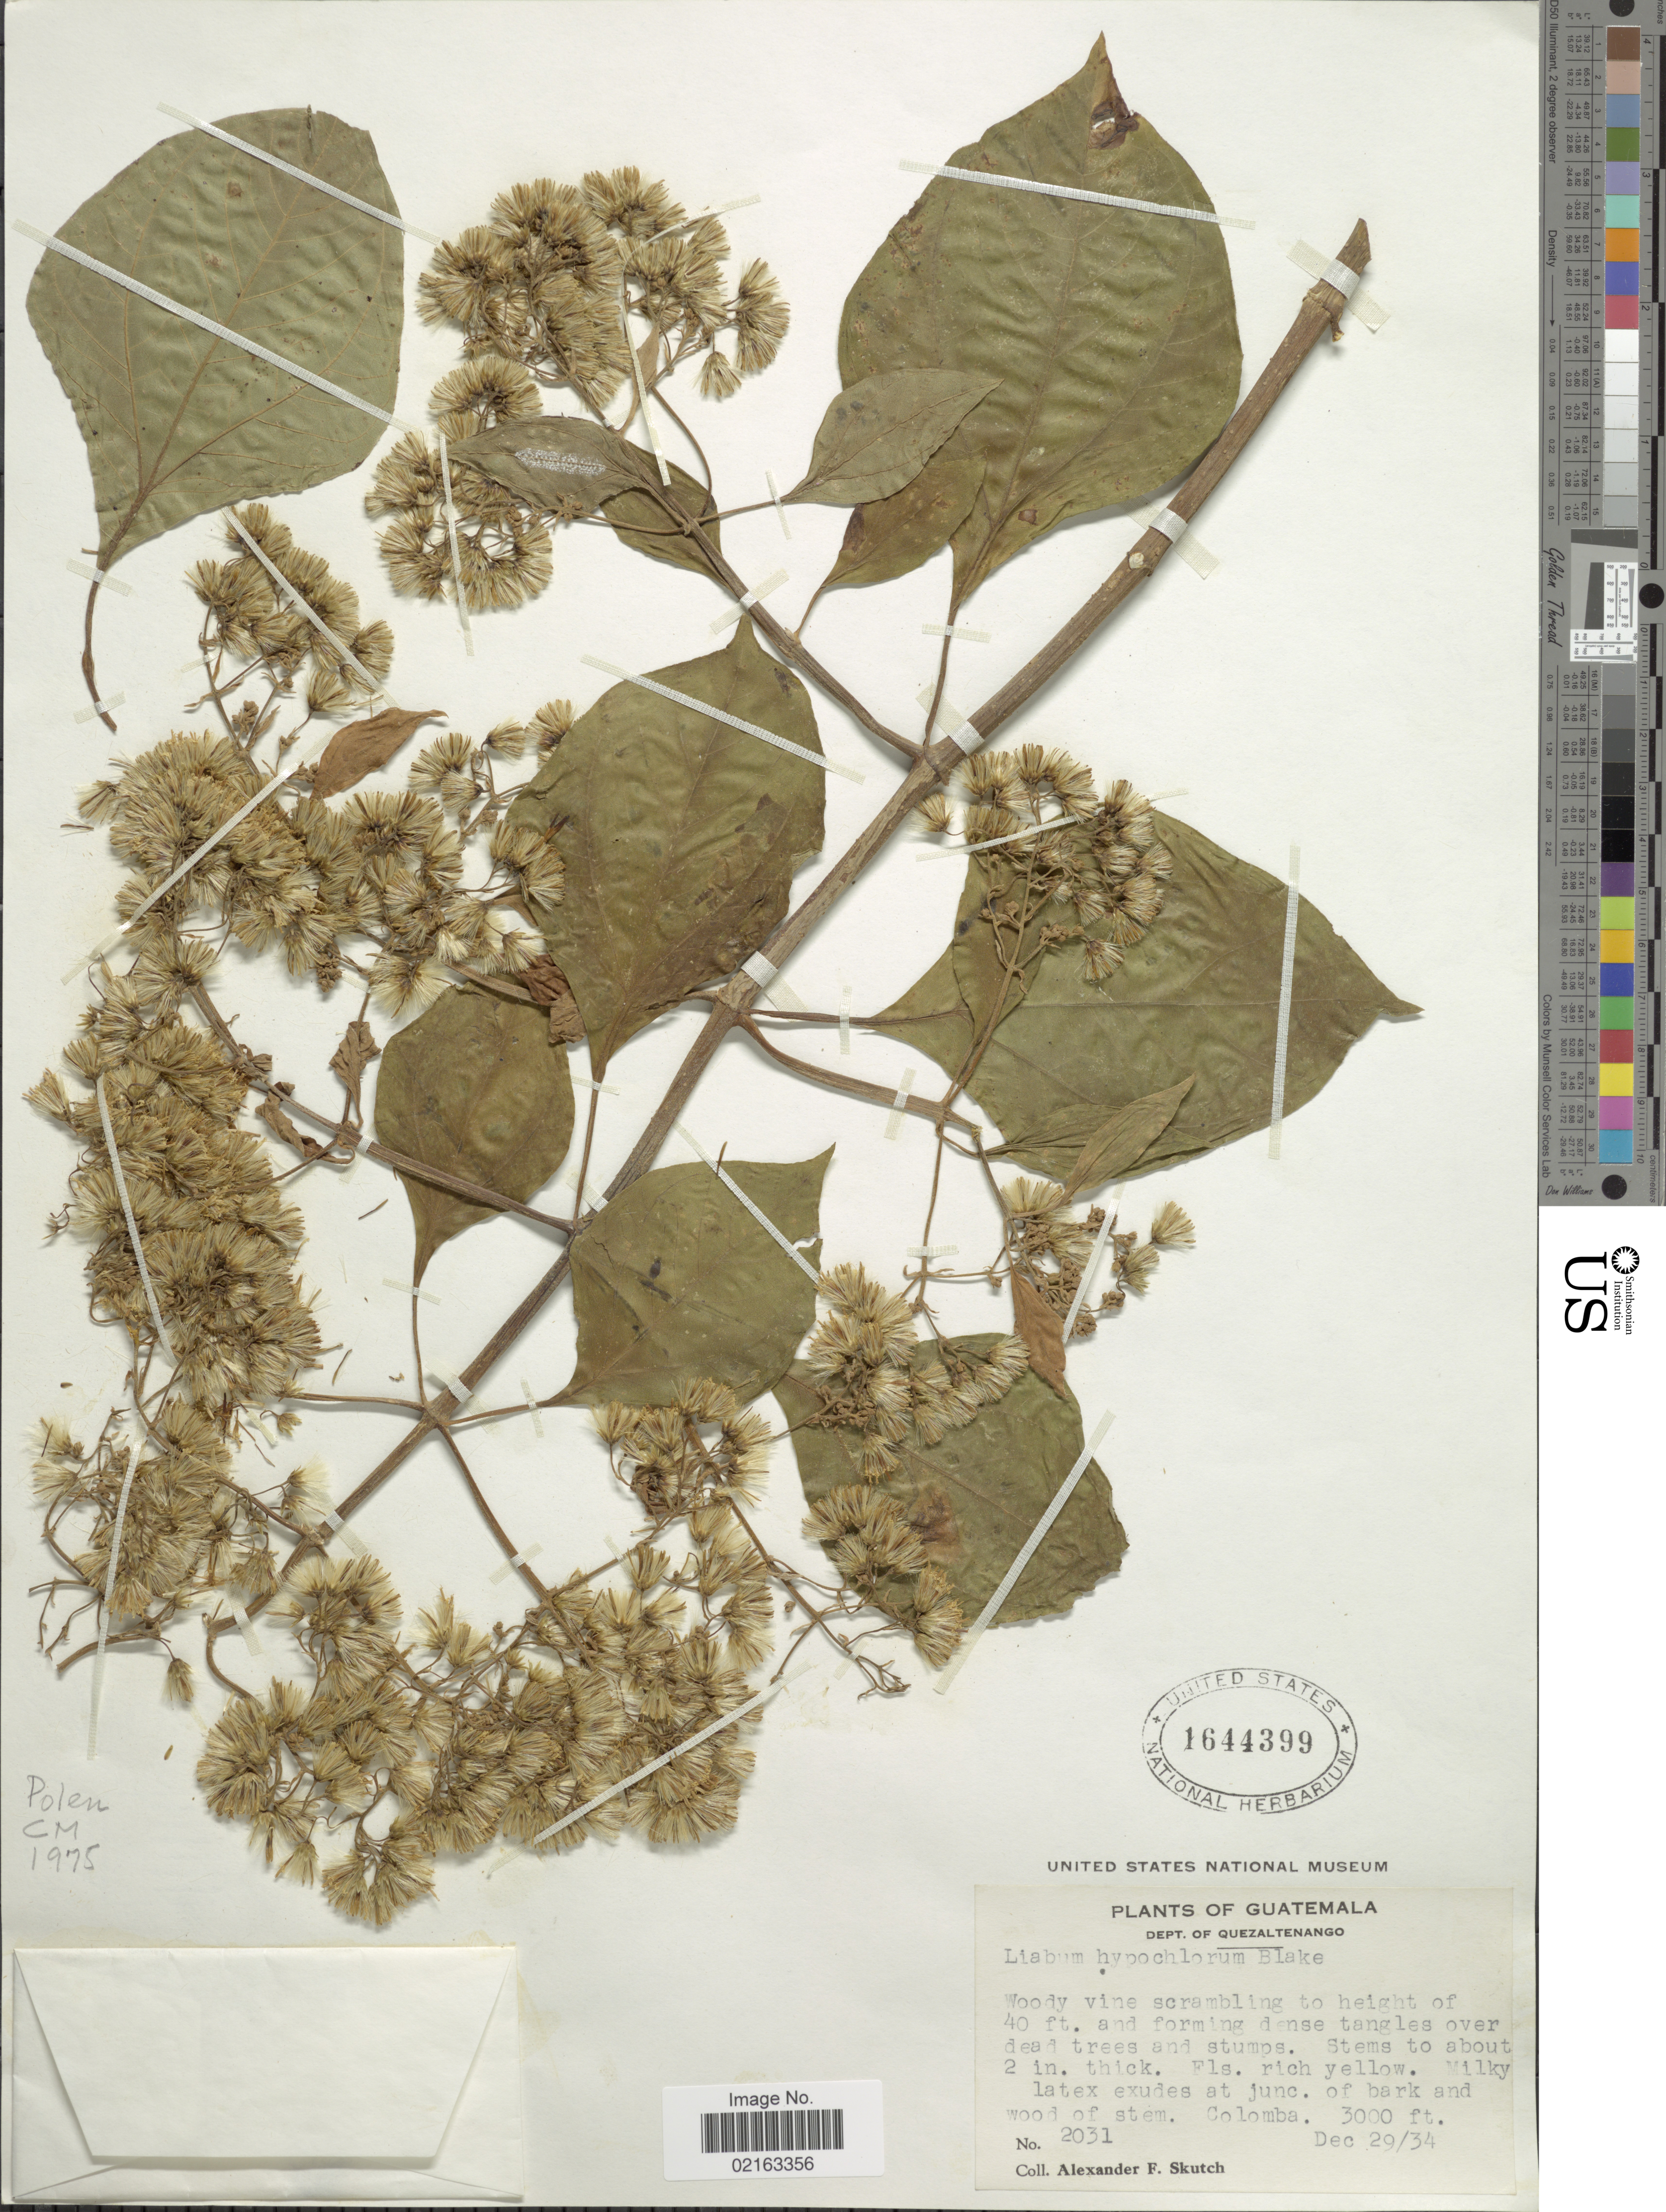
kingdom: Plantae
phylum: Tracheophyta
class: Magnoliopsida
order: Asterales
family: Asteraceae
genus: Sinclairia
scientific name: Sinclairia hypochlora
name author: S.F. Blake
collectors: A. F. Skutch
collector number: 2031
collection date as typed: Transcribed d/m/y: 29/12/34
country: Guatemala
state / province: Quetzaltenango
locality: Dept. of Quezaltenango. Colomba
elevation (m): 914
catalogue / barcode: US 1644399